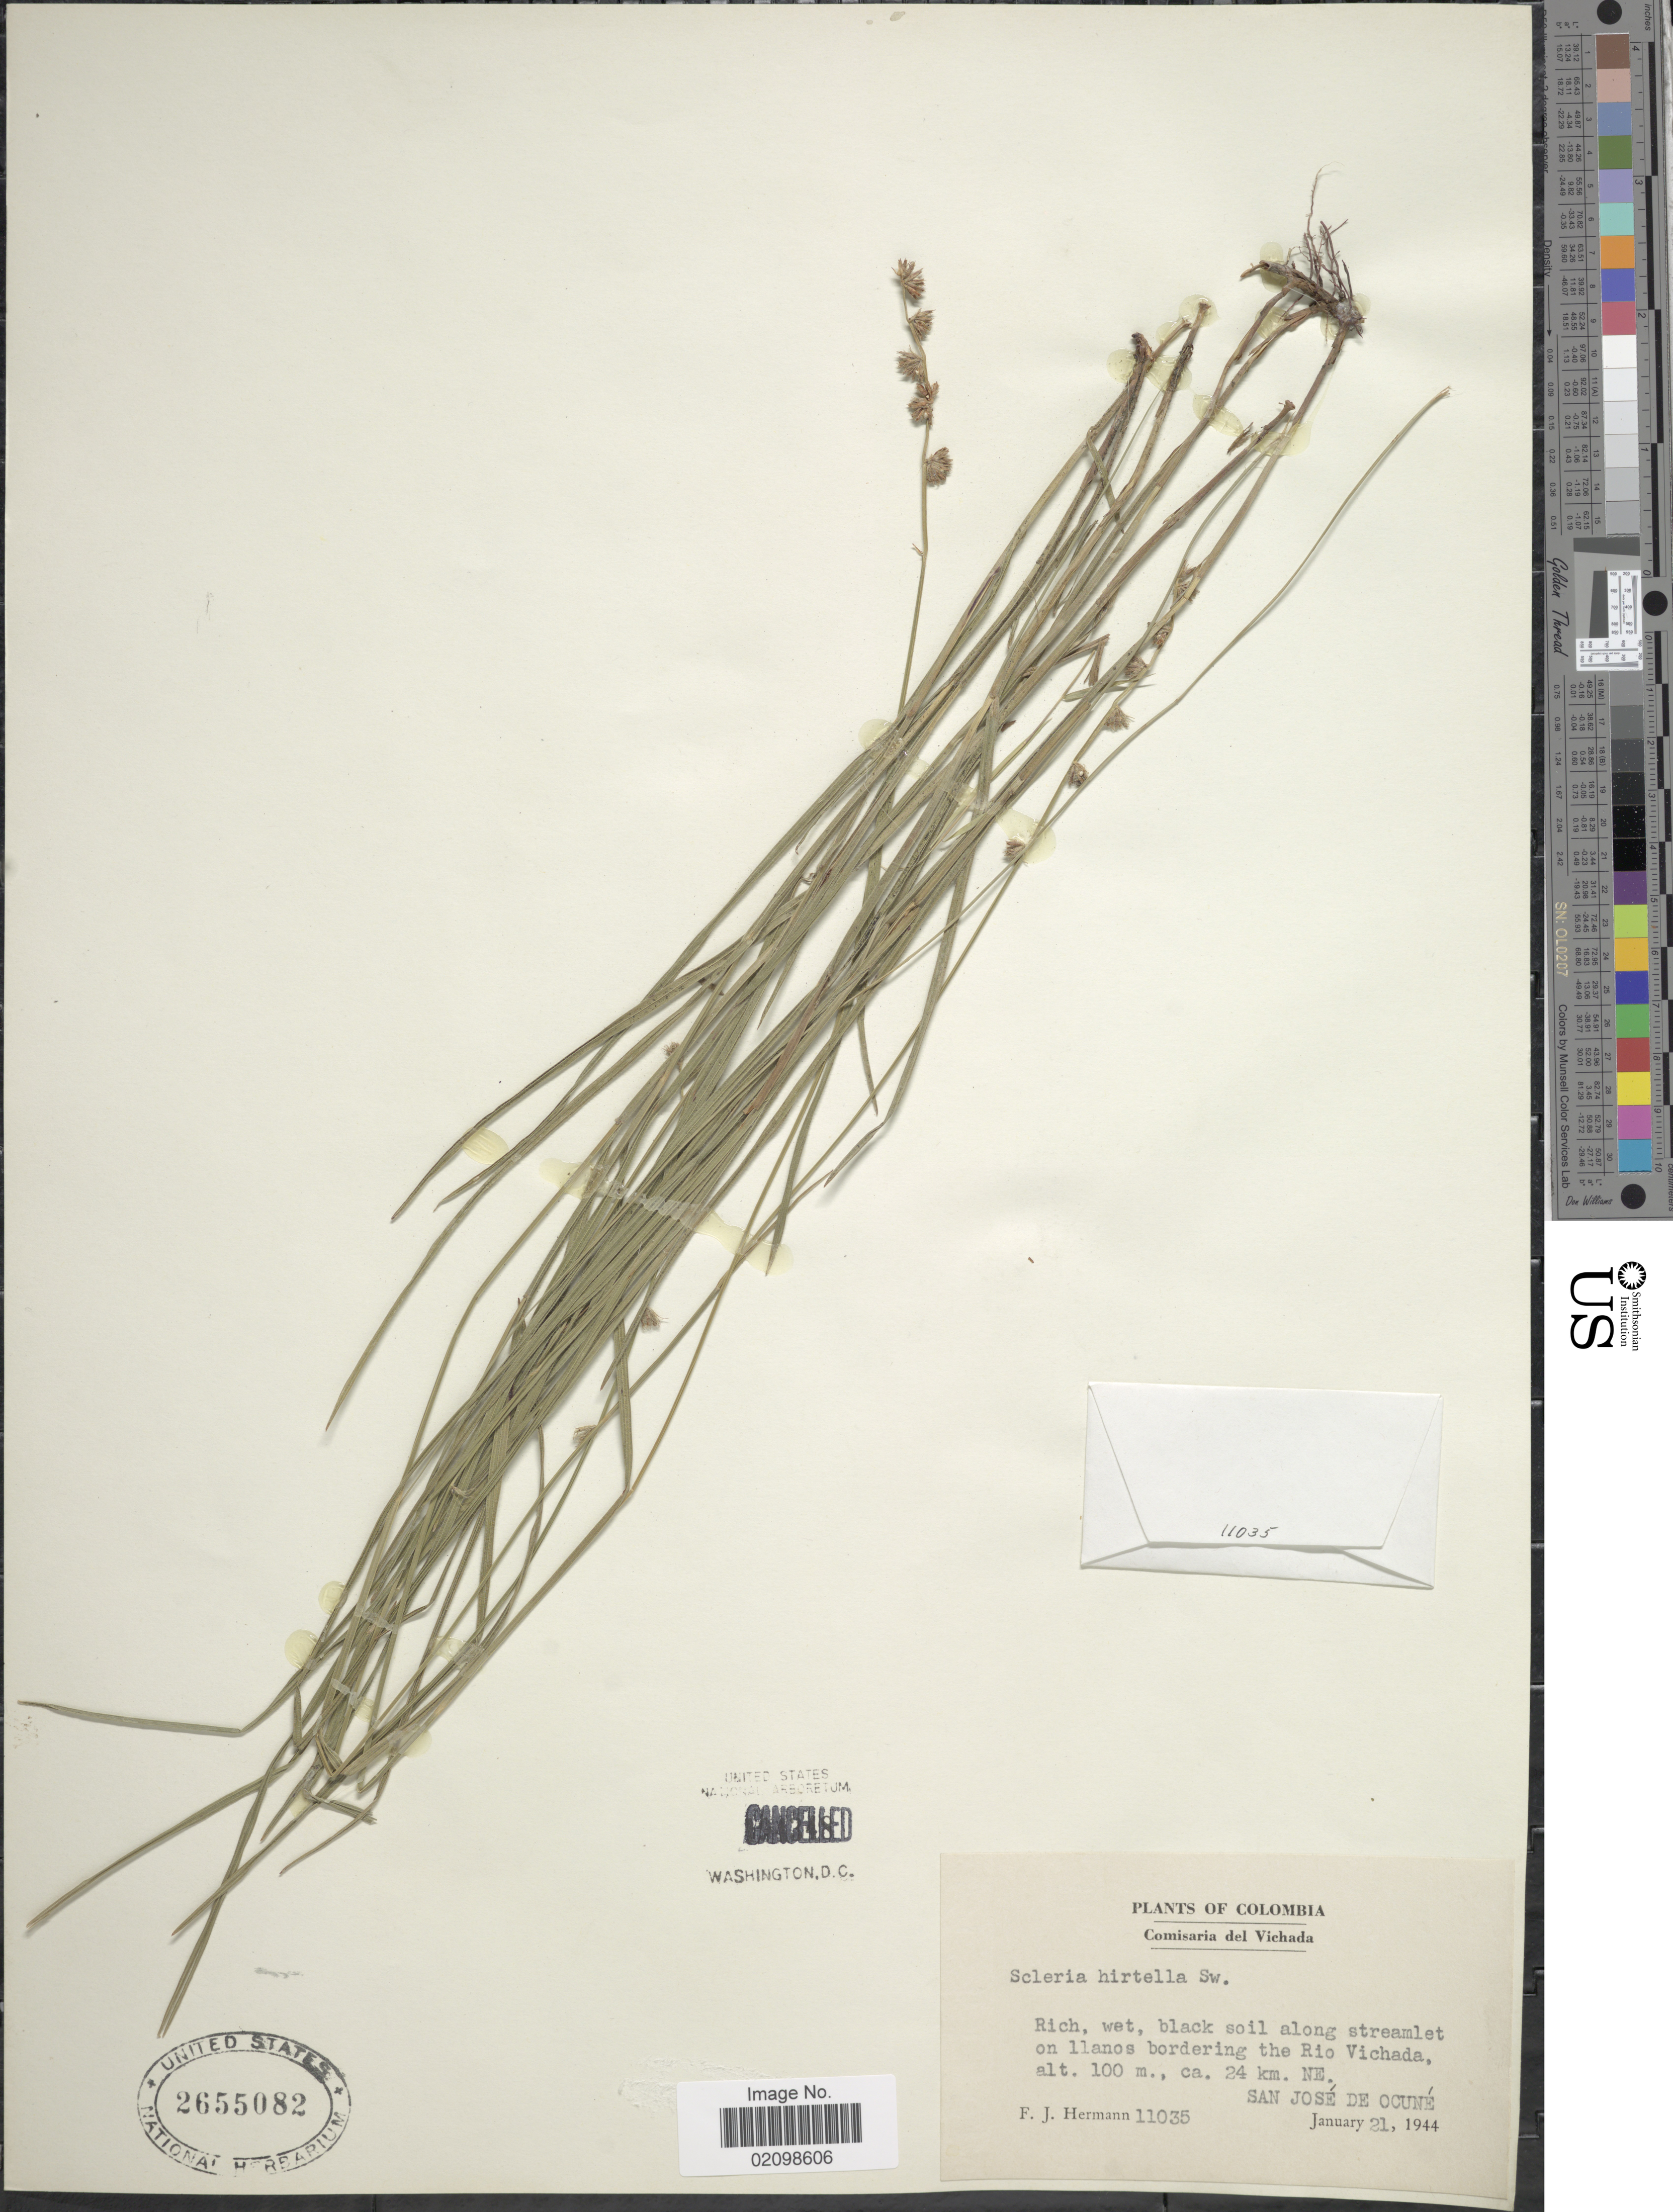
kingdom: Plantae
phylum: Tracheophyta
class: Liliopsida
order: Poales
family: Cyperaceae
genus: Scleria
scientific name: Scleria distans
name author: Poir.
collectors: F. J. Hermann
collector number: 11035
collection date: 1944-01-21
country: Colombia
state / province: Vichada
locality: Comisaria del Vichada. black soil along streamlet on llanos bordering the Rio Vichada. ca. 24 km. NE, San Jose de Ocune.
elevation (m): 100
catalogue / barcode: US 2655082